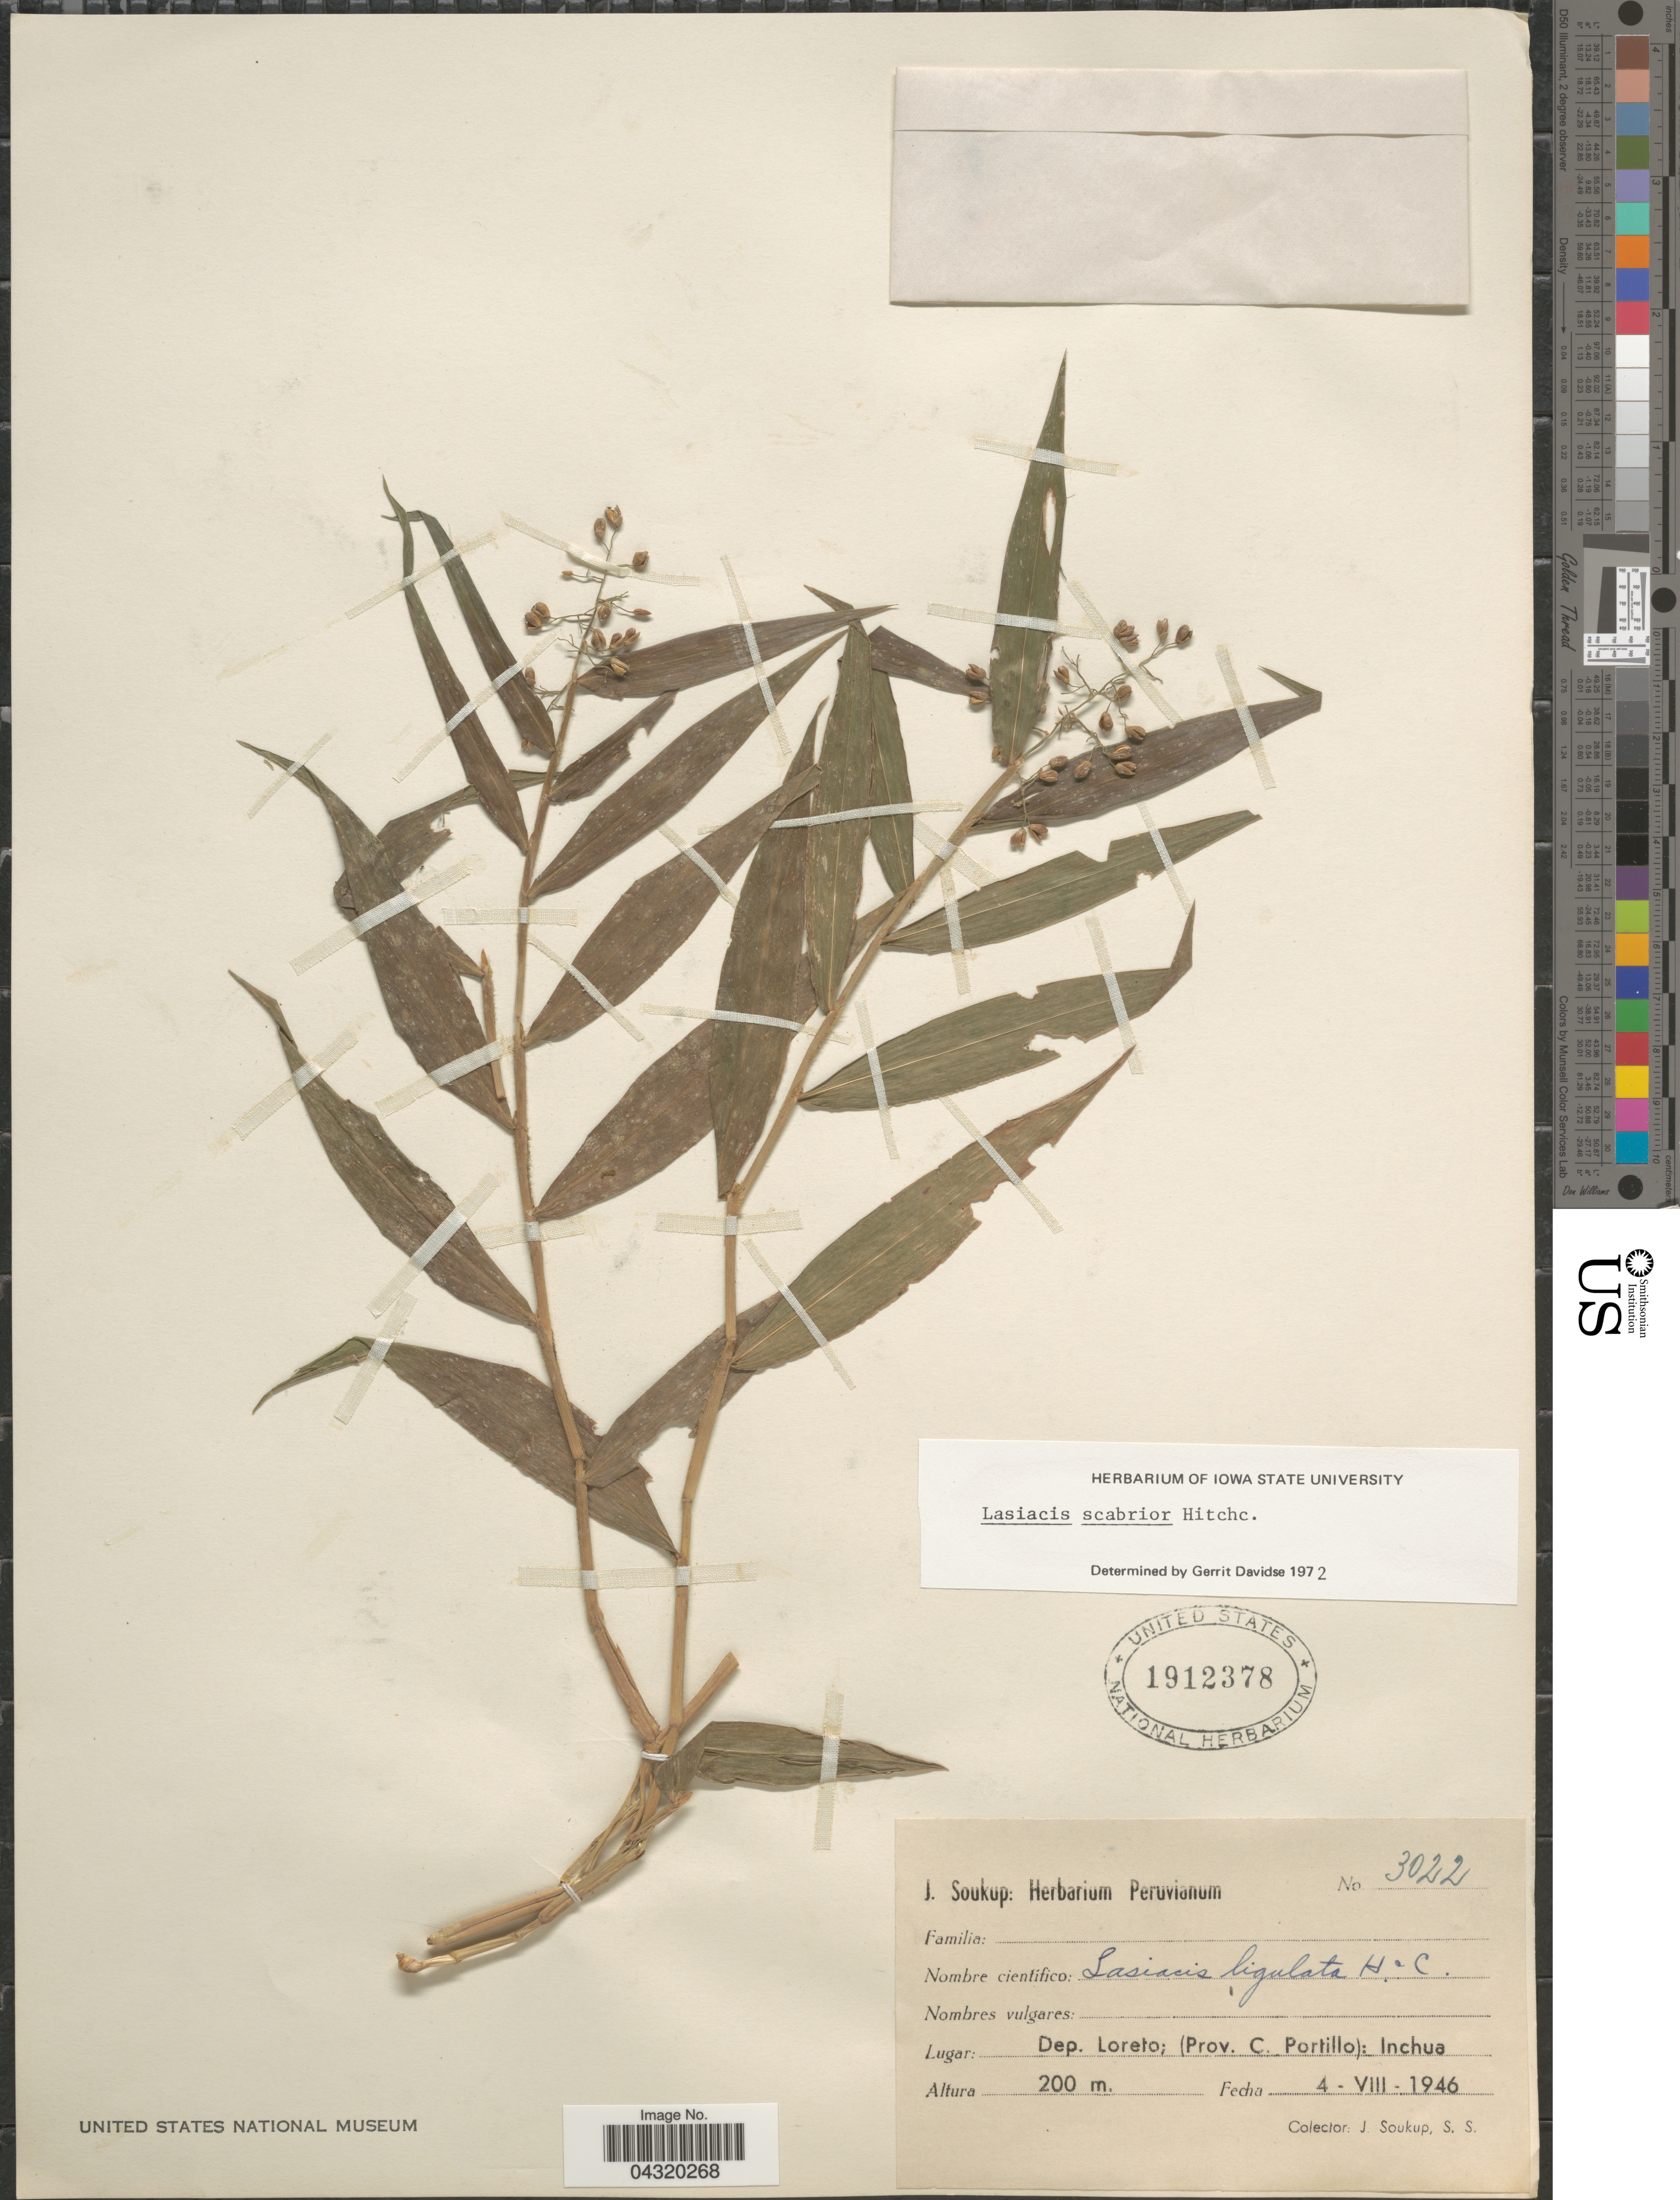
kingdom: Plantae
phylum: Tracheophyta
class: Liliopsida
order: Poales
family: Poaceae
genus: Lasiacis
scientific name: Lasiacis scabrior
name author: Hitchc.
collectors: J. Soukup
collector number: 3022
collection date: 1946-08-04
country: Peru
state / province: Loreto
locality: Dep. Loreto; (Prov. C. Portillo): Inchua.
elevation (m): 200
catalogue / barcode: US 1912378